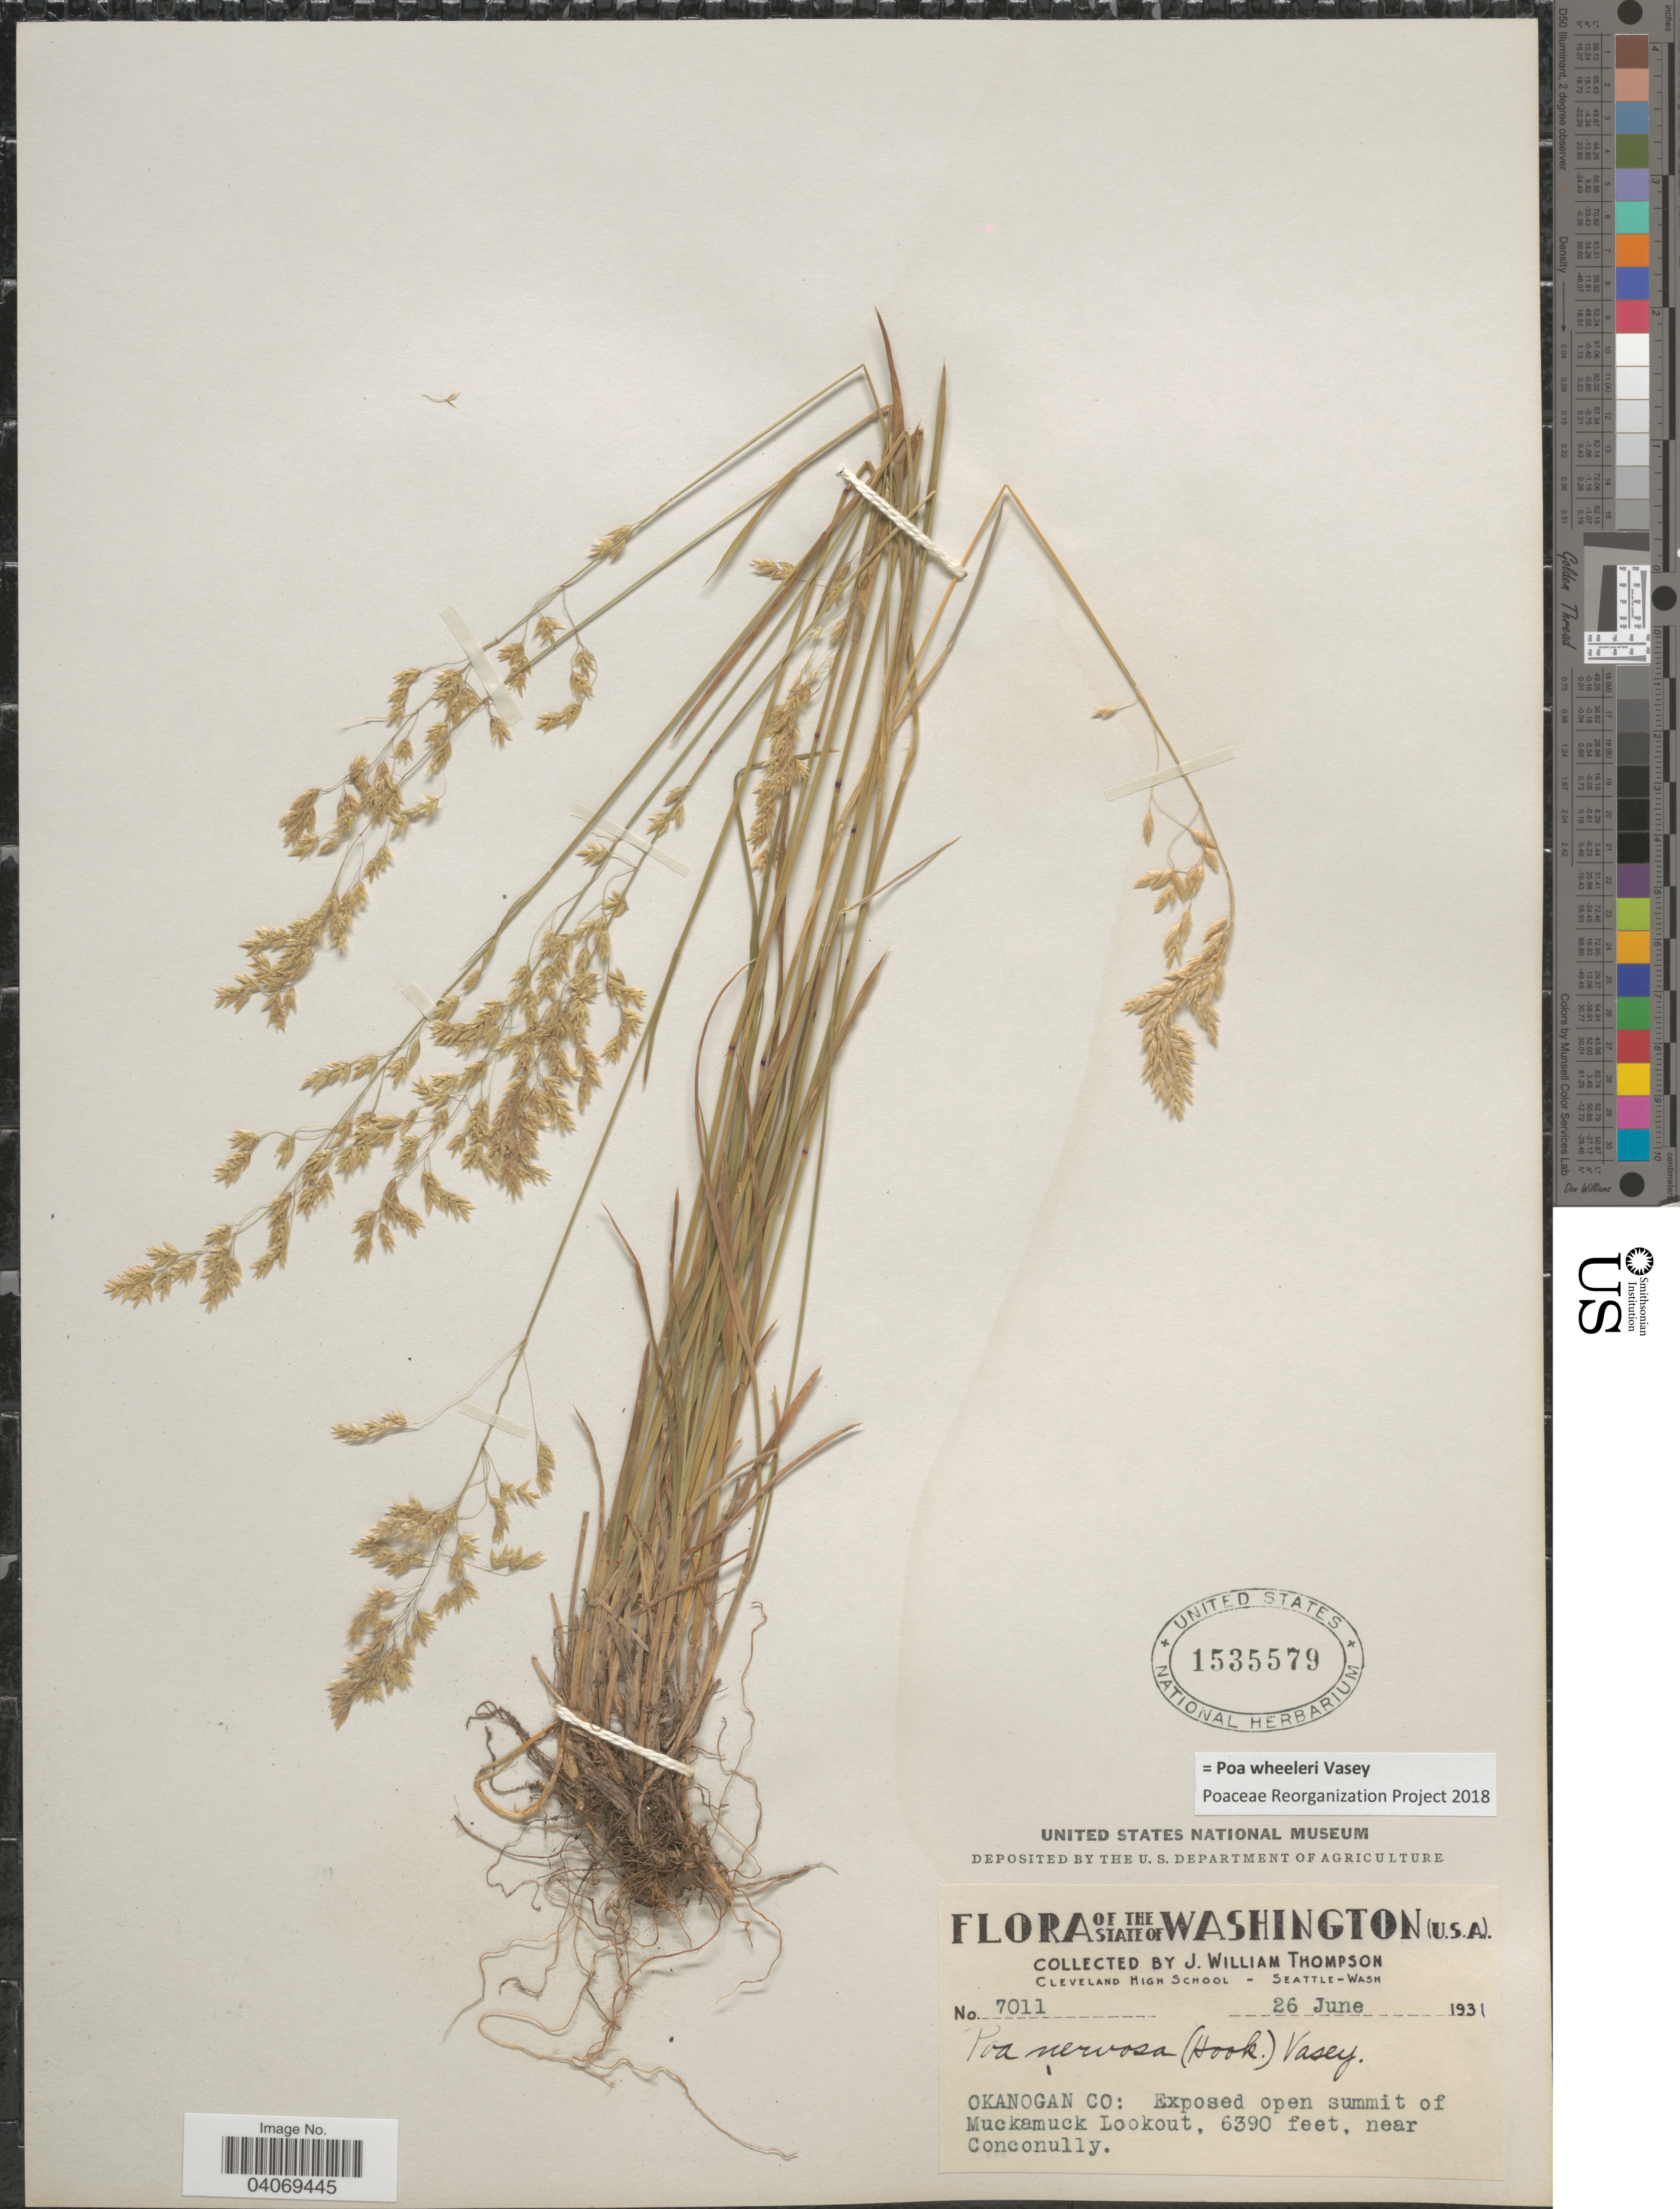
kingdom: Plantae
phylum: Tracheophyta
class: Liliopsida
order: Poales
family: Poaceae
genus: Poa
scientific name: Poa wheeleri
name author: Vasey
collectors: J. W. Thompson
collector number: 7011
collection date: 1931-06-26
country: United States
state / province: Washington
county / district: Okanogan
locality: Okanogan Co: Exposed open summit of Muckamuck Lookout, near Conconully.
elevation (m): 1948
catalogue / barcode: US 1535579